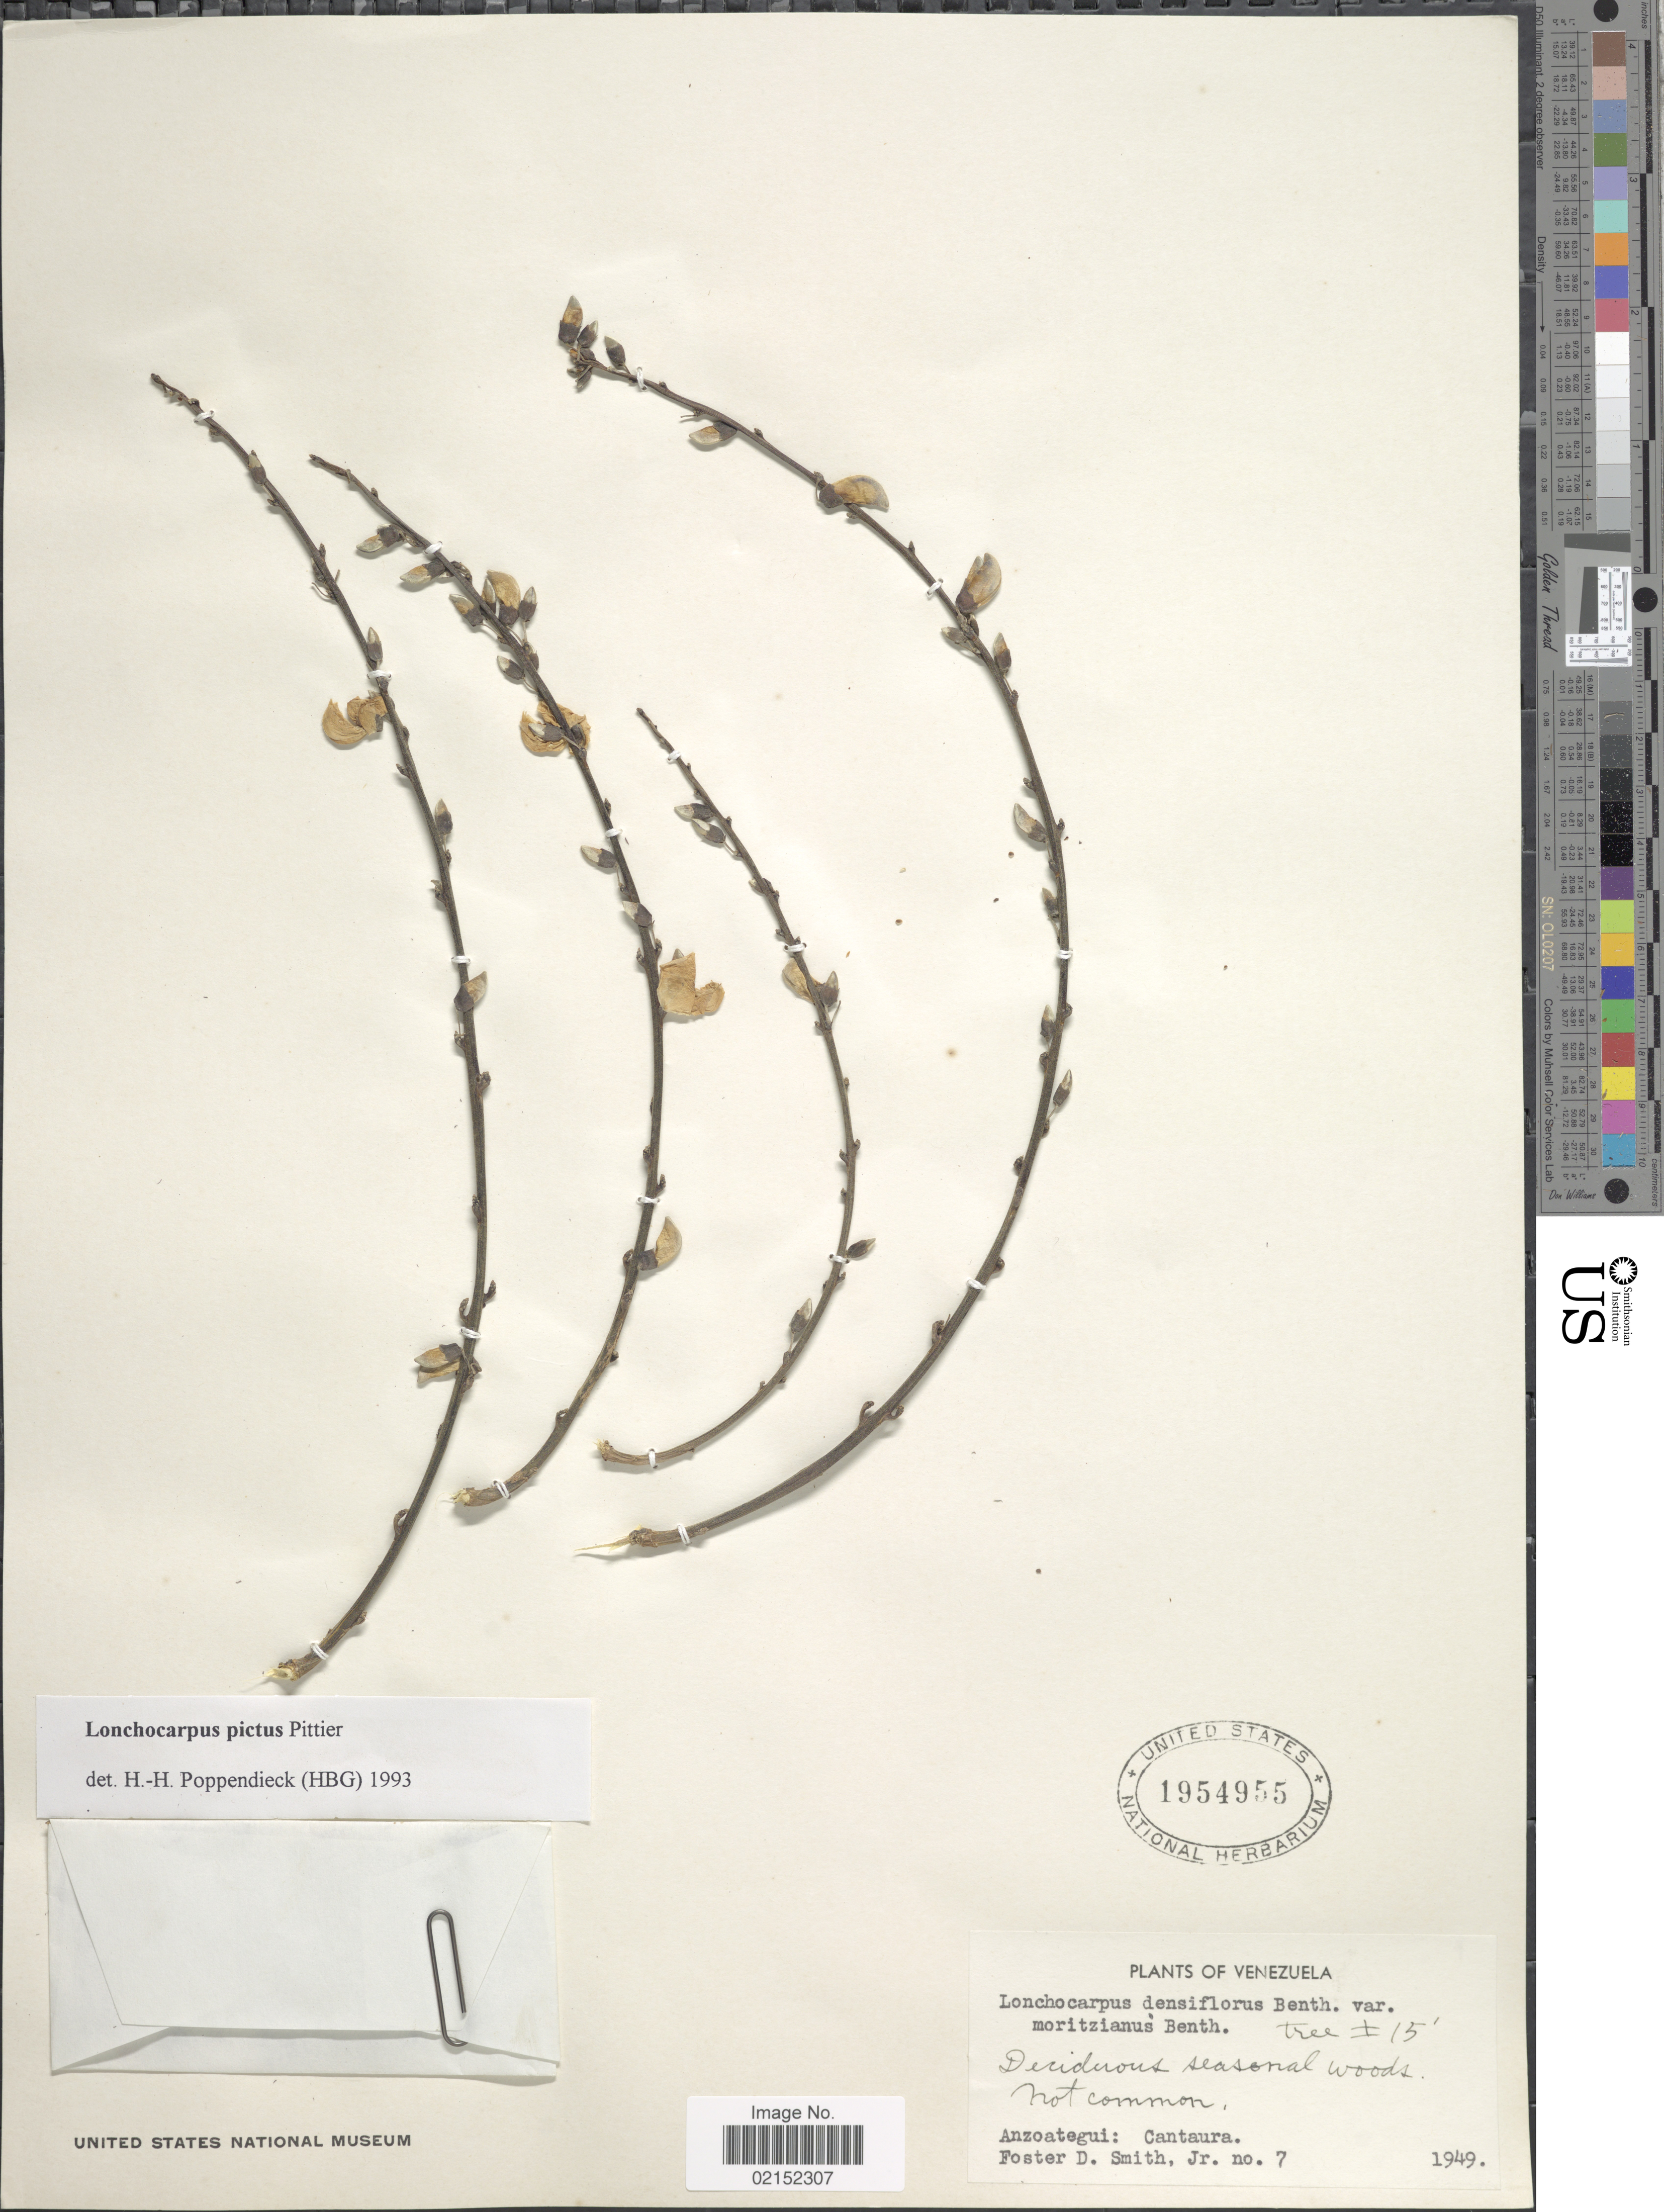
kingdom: Plantae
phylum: Tracheophyta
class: Magnoliopsida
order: Fabales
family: Fabaceae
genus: Lonchocarpus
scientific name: Lonchocarpus pictus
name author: Pittier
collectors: F. Smith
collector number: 7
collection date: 1949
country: Venezuela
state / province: Anzoategui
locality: Cantaura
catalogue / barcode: US 1954955